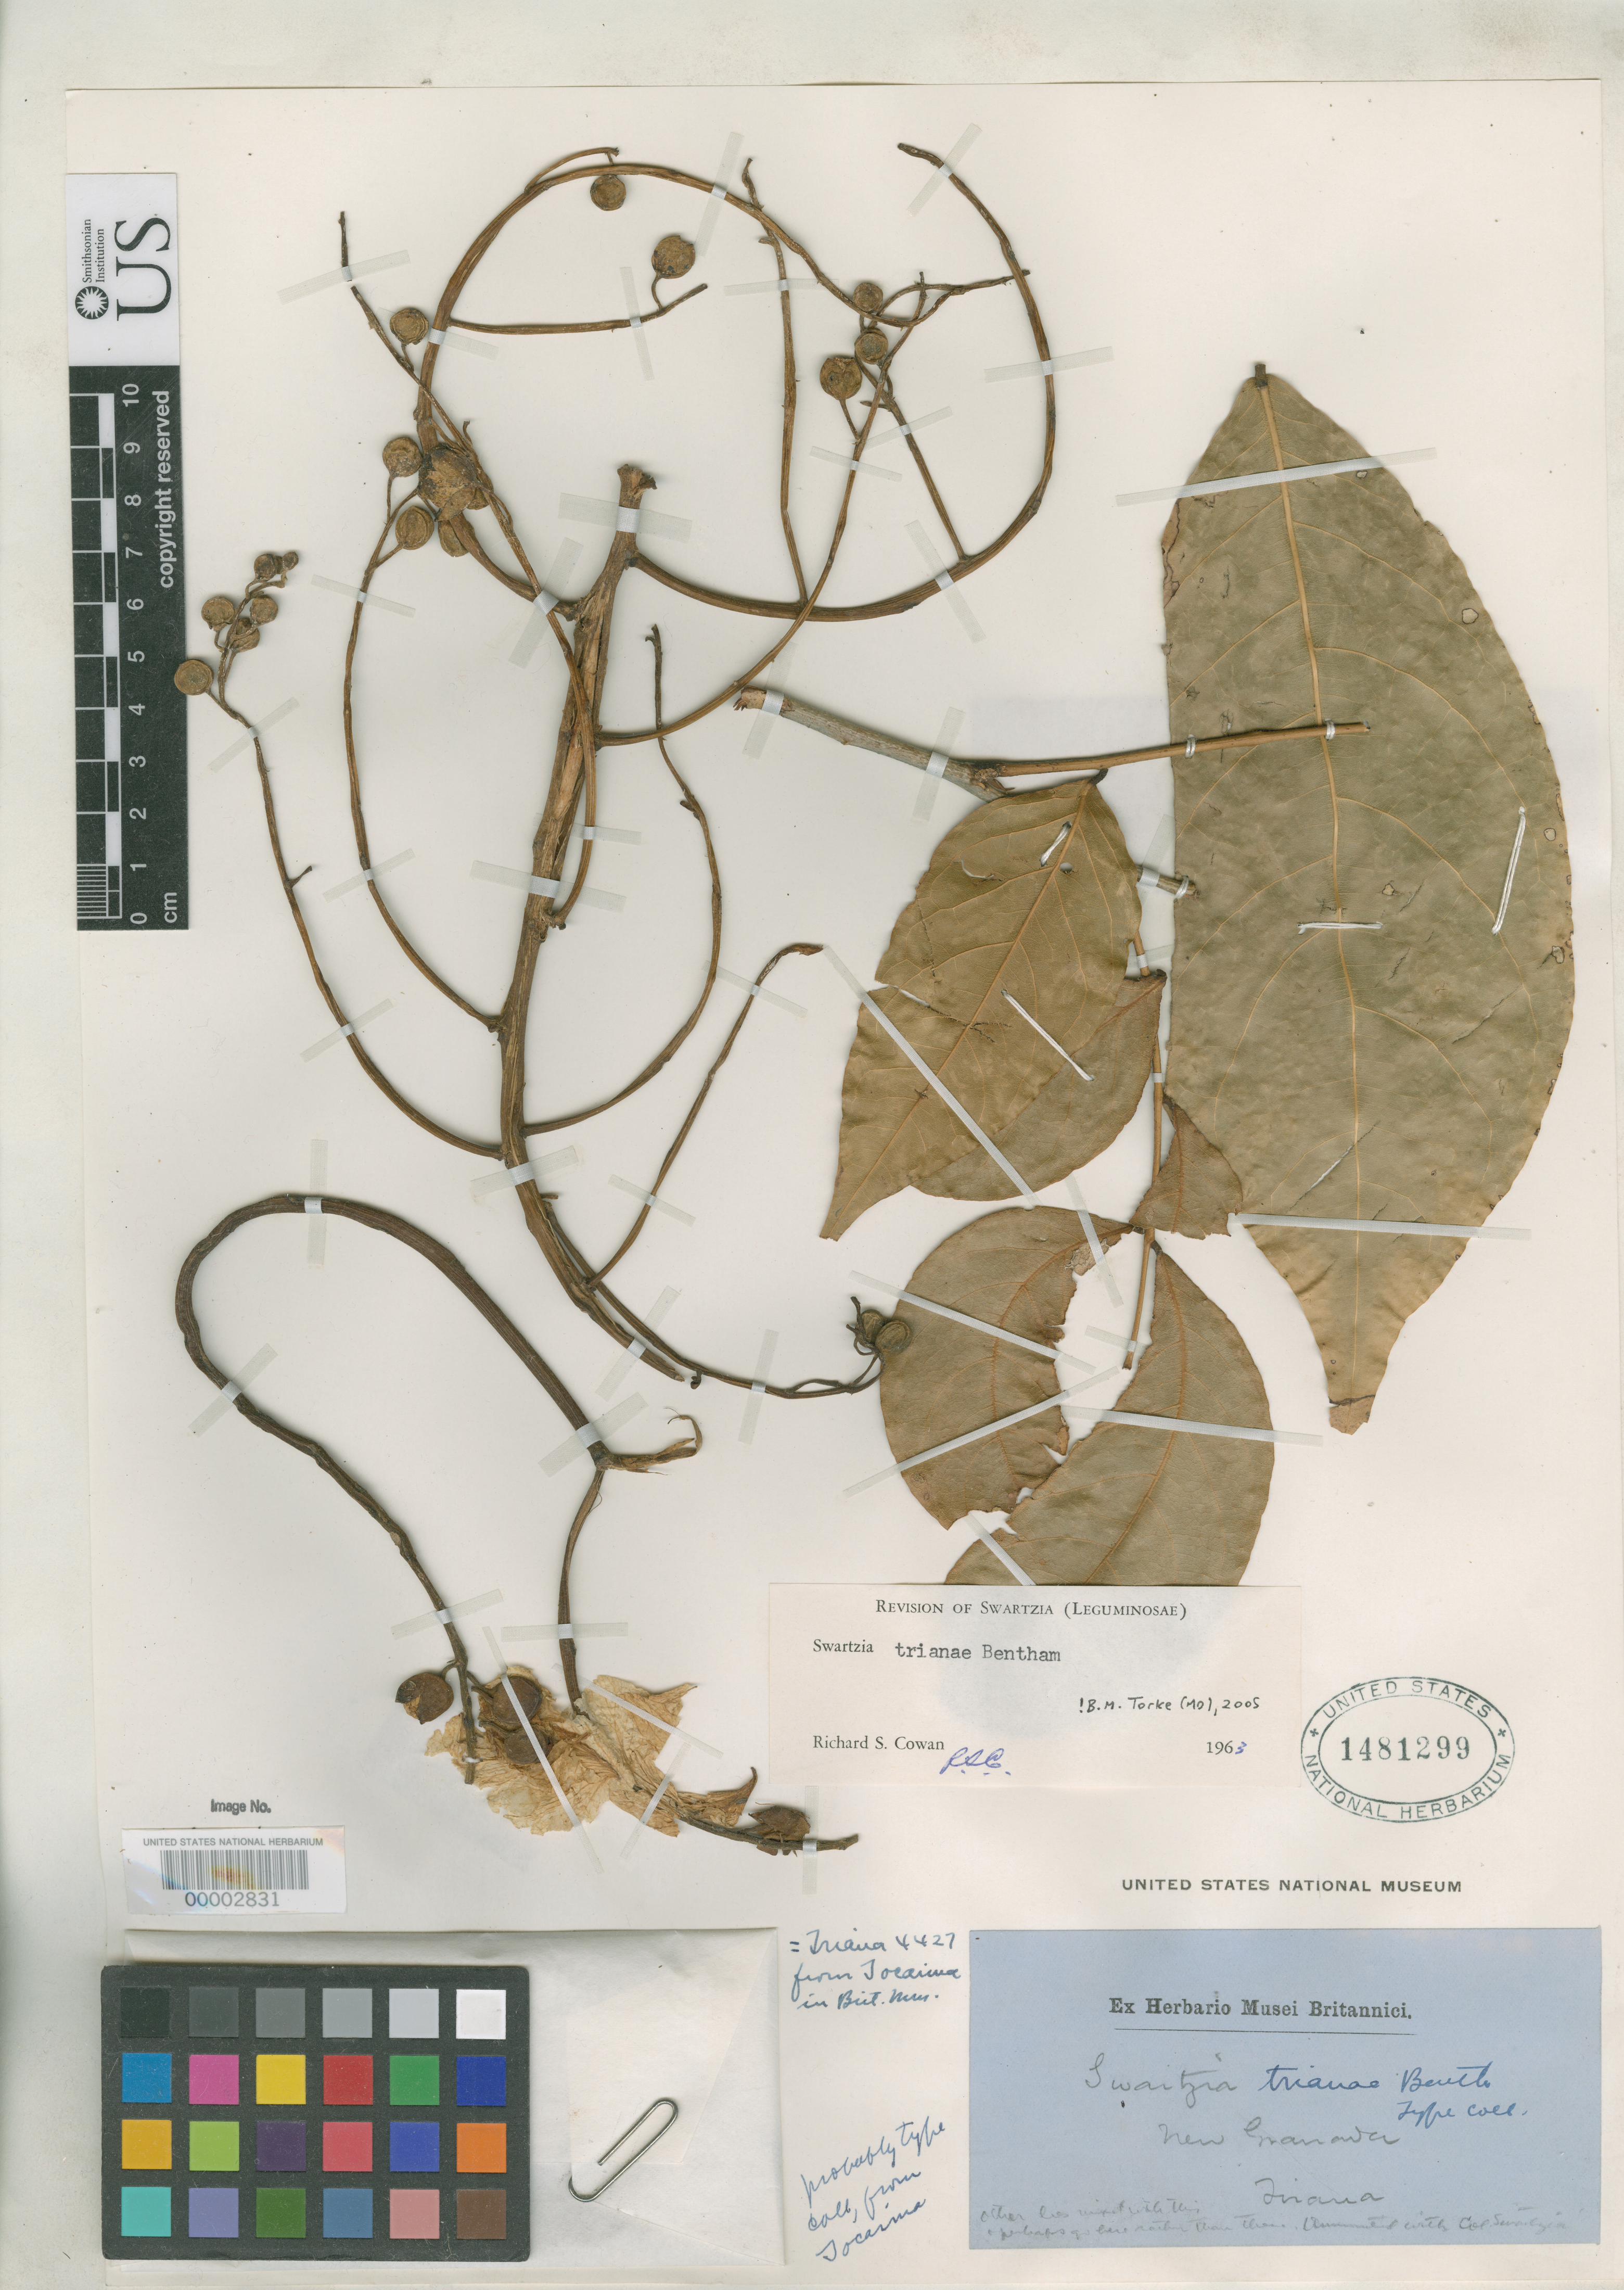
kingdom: Plantae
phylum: Tracheophyta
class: Magnoliopsida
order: Fabales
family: Fabaceae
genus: Swartzia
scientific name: Swartzia trianae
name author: Benth. in Mart.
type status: Lectotype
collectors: J. J. Triana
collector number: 4427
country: Colombia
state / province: Cundinamarca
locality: Tocaima near Bogota.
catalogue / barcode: US 1481299